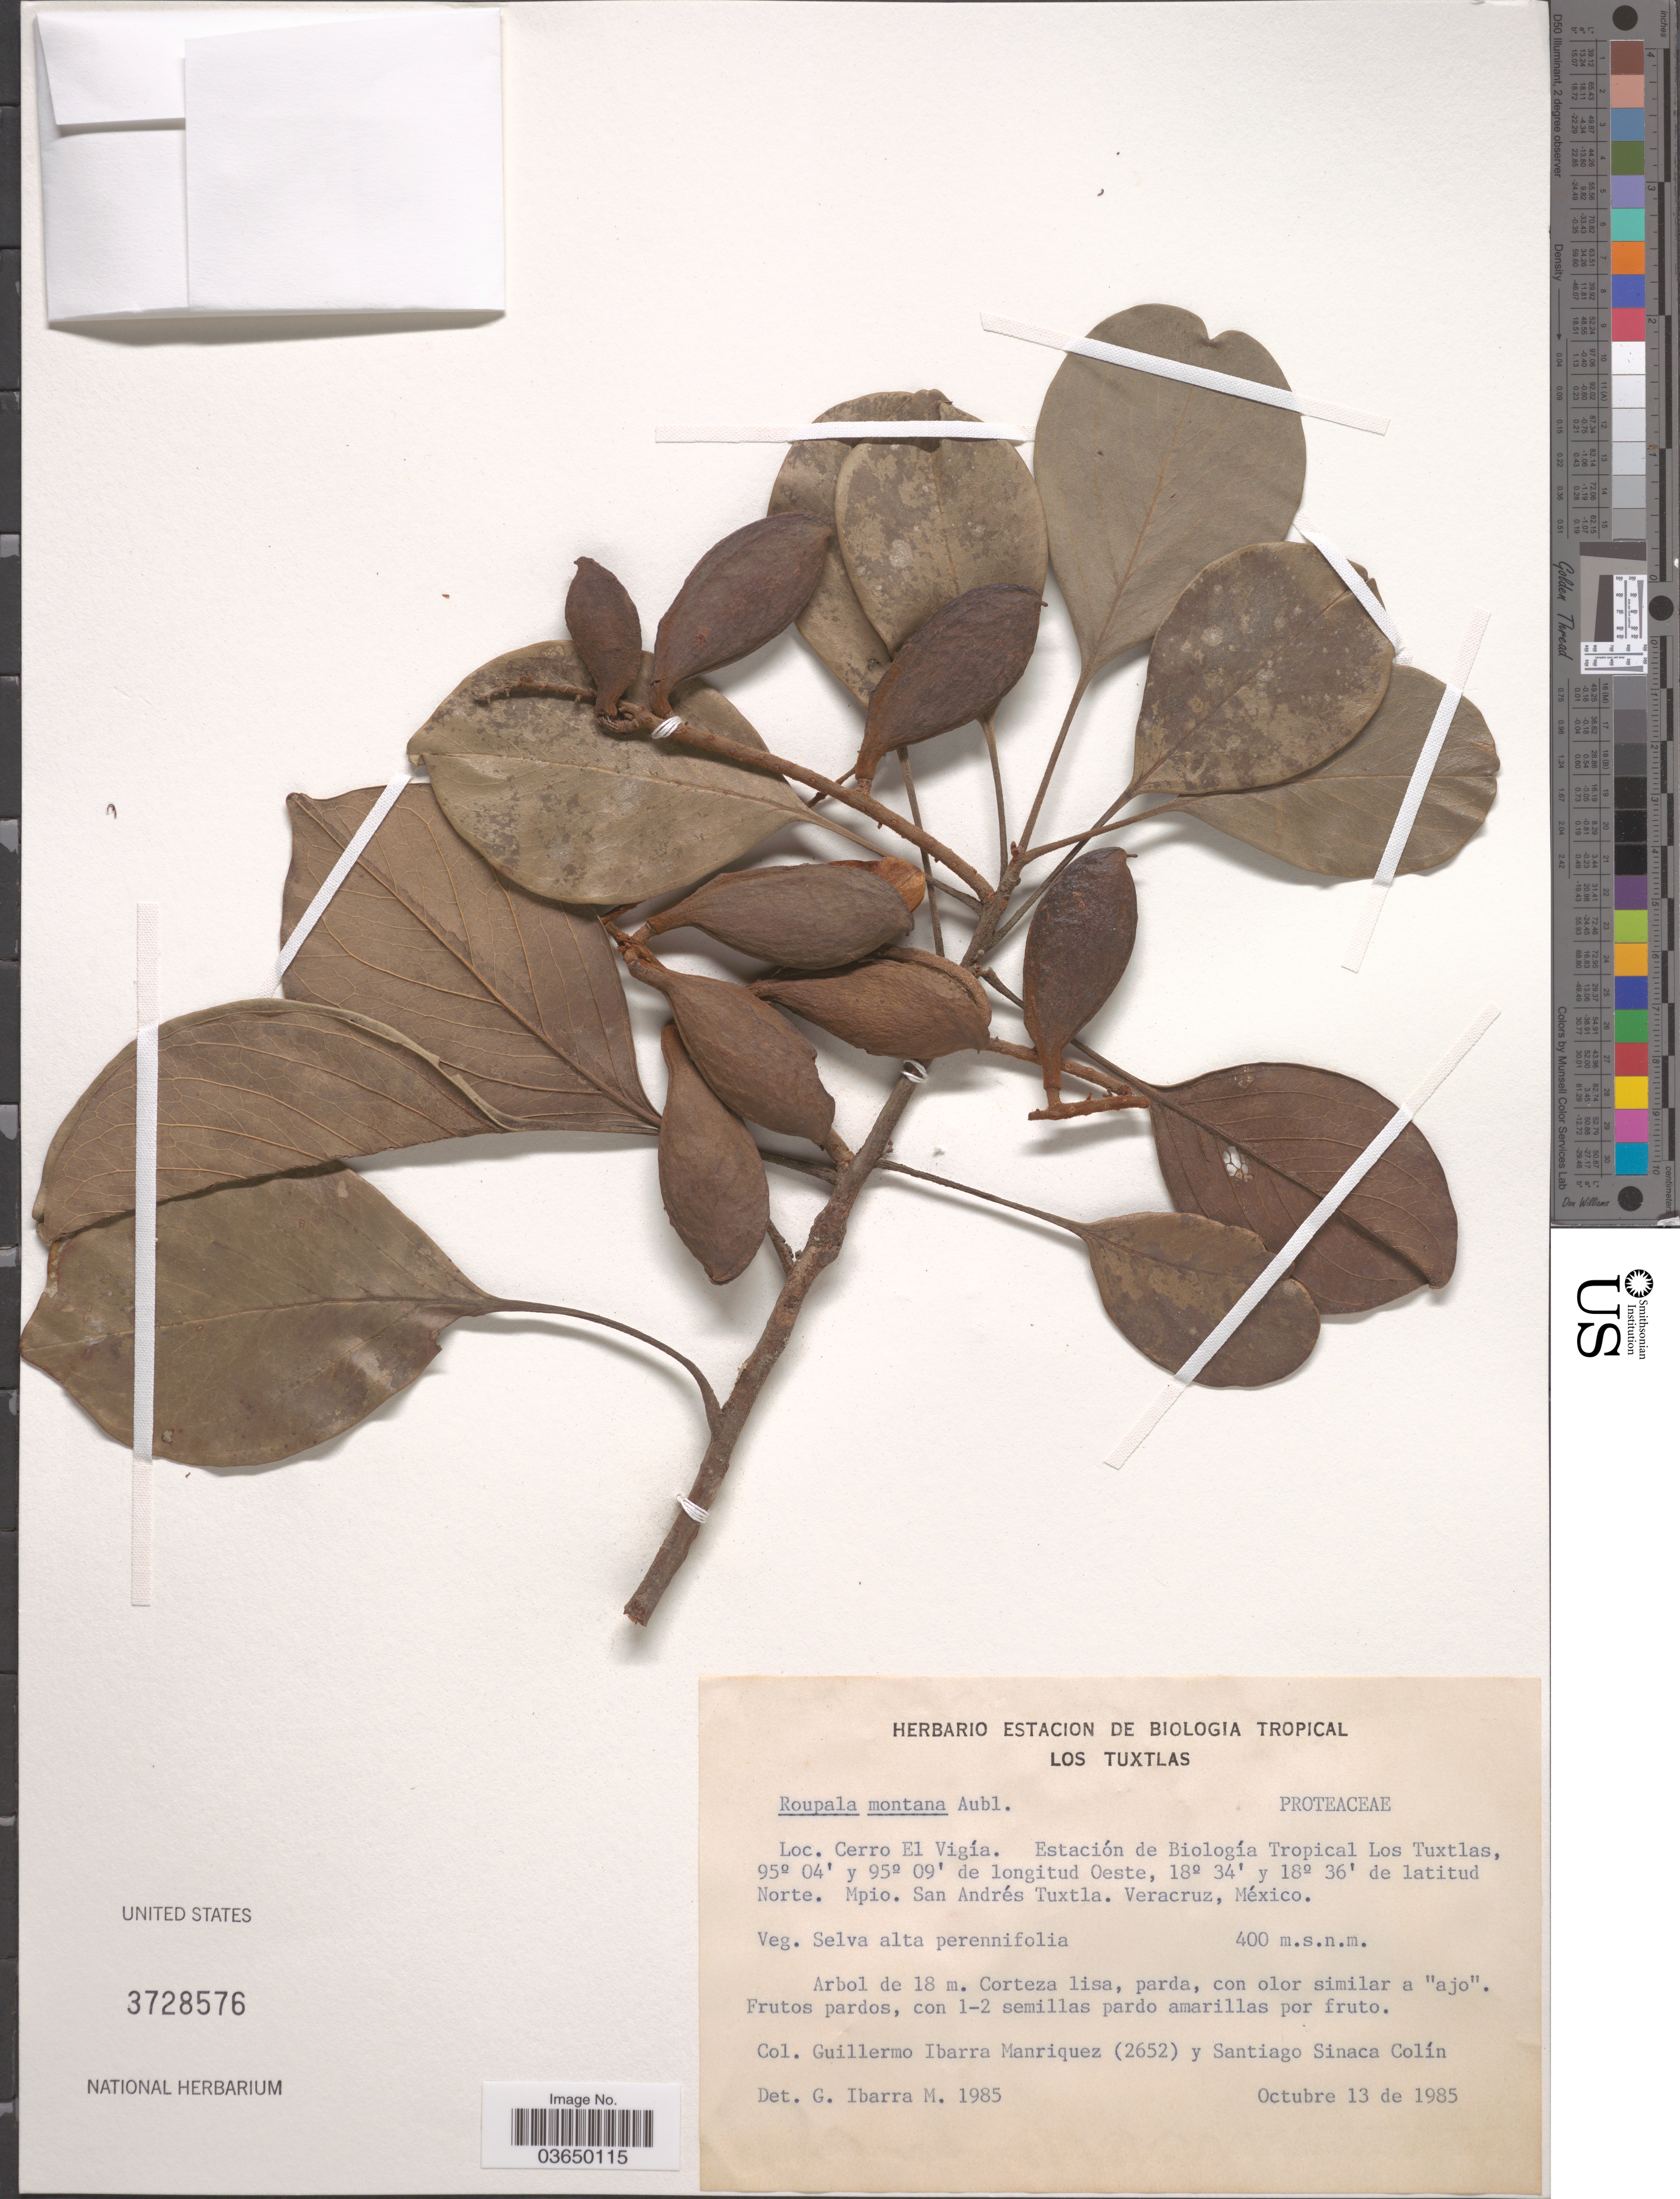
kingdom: Plantae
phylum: Tracheophyta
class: Magnoliopsida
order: Proteales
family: Proteaceae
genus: Roupala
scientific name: Roupala montana var. montana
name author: Aubl.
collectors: G. Ibarra M. & S. Sinaca-Colin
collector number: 2652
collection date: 1985-10-13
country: Mexico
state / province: Veracruz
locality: Cerro El Vigía. Estación de Biología Tropical Los Tuxtlas. Mpio. San Andrés Tuxtla. Veracruz.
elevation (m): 400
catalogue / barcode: US 3728576